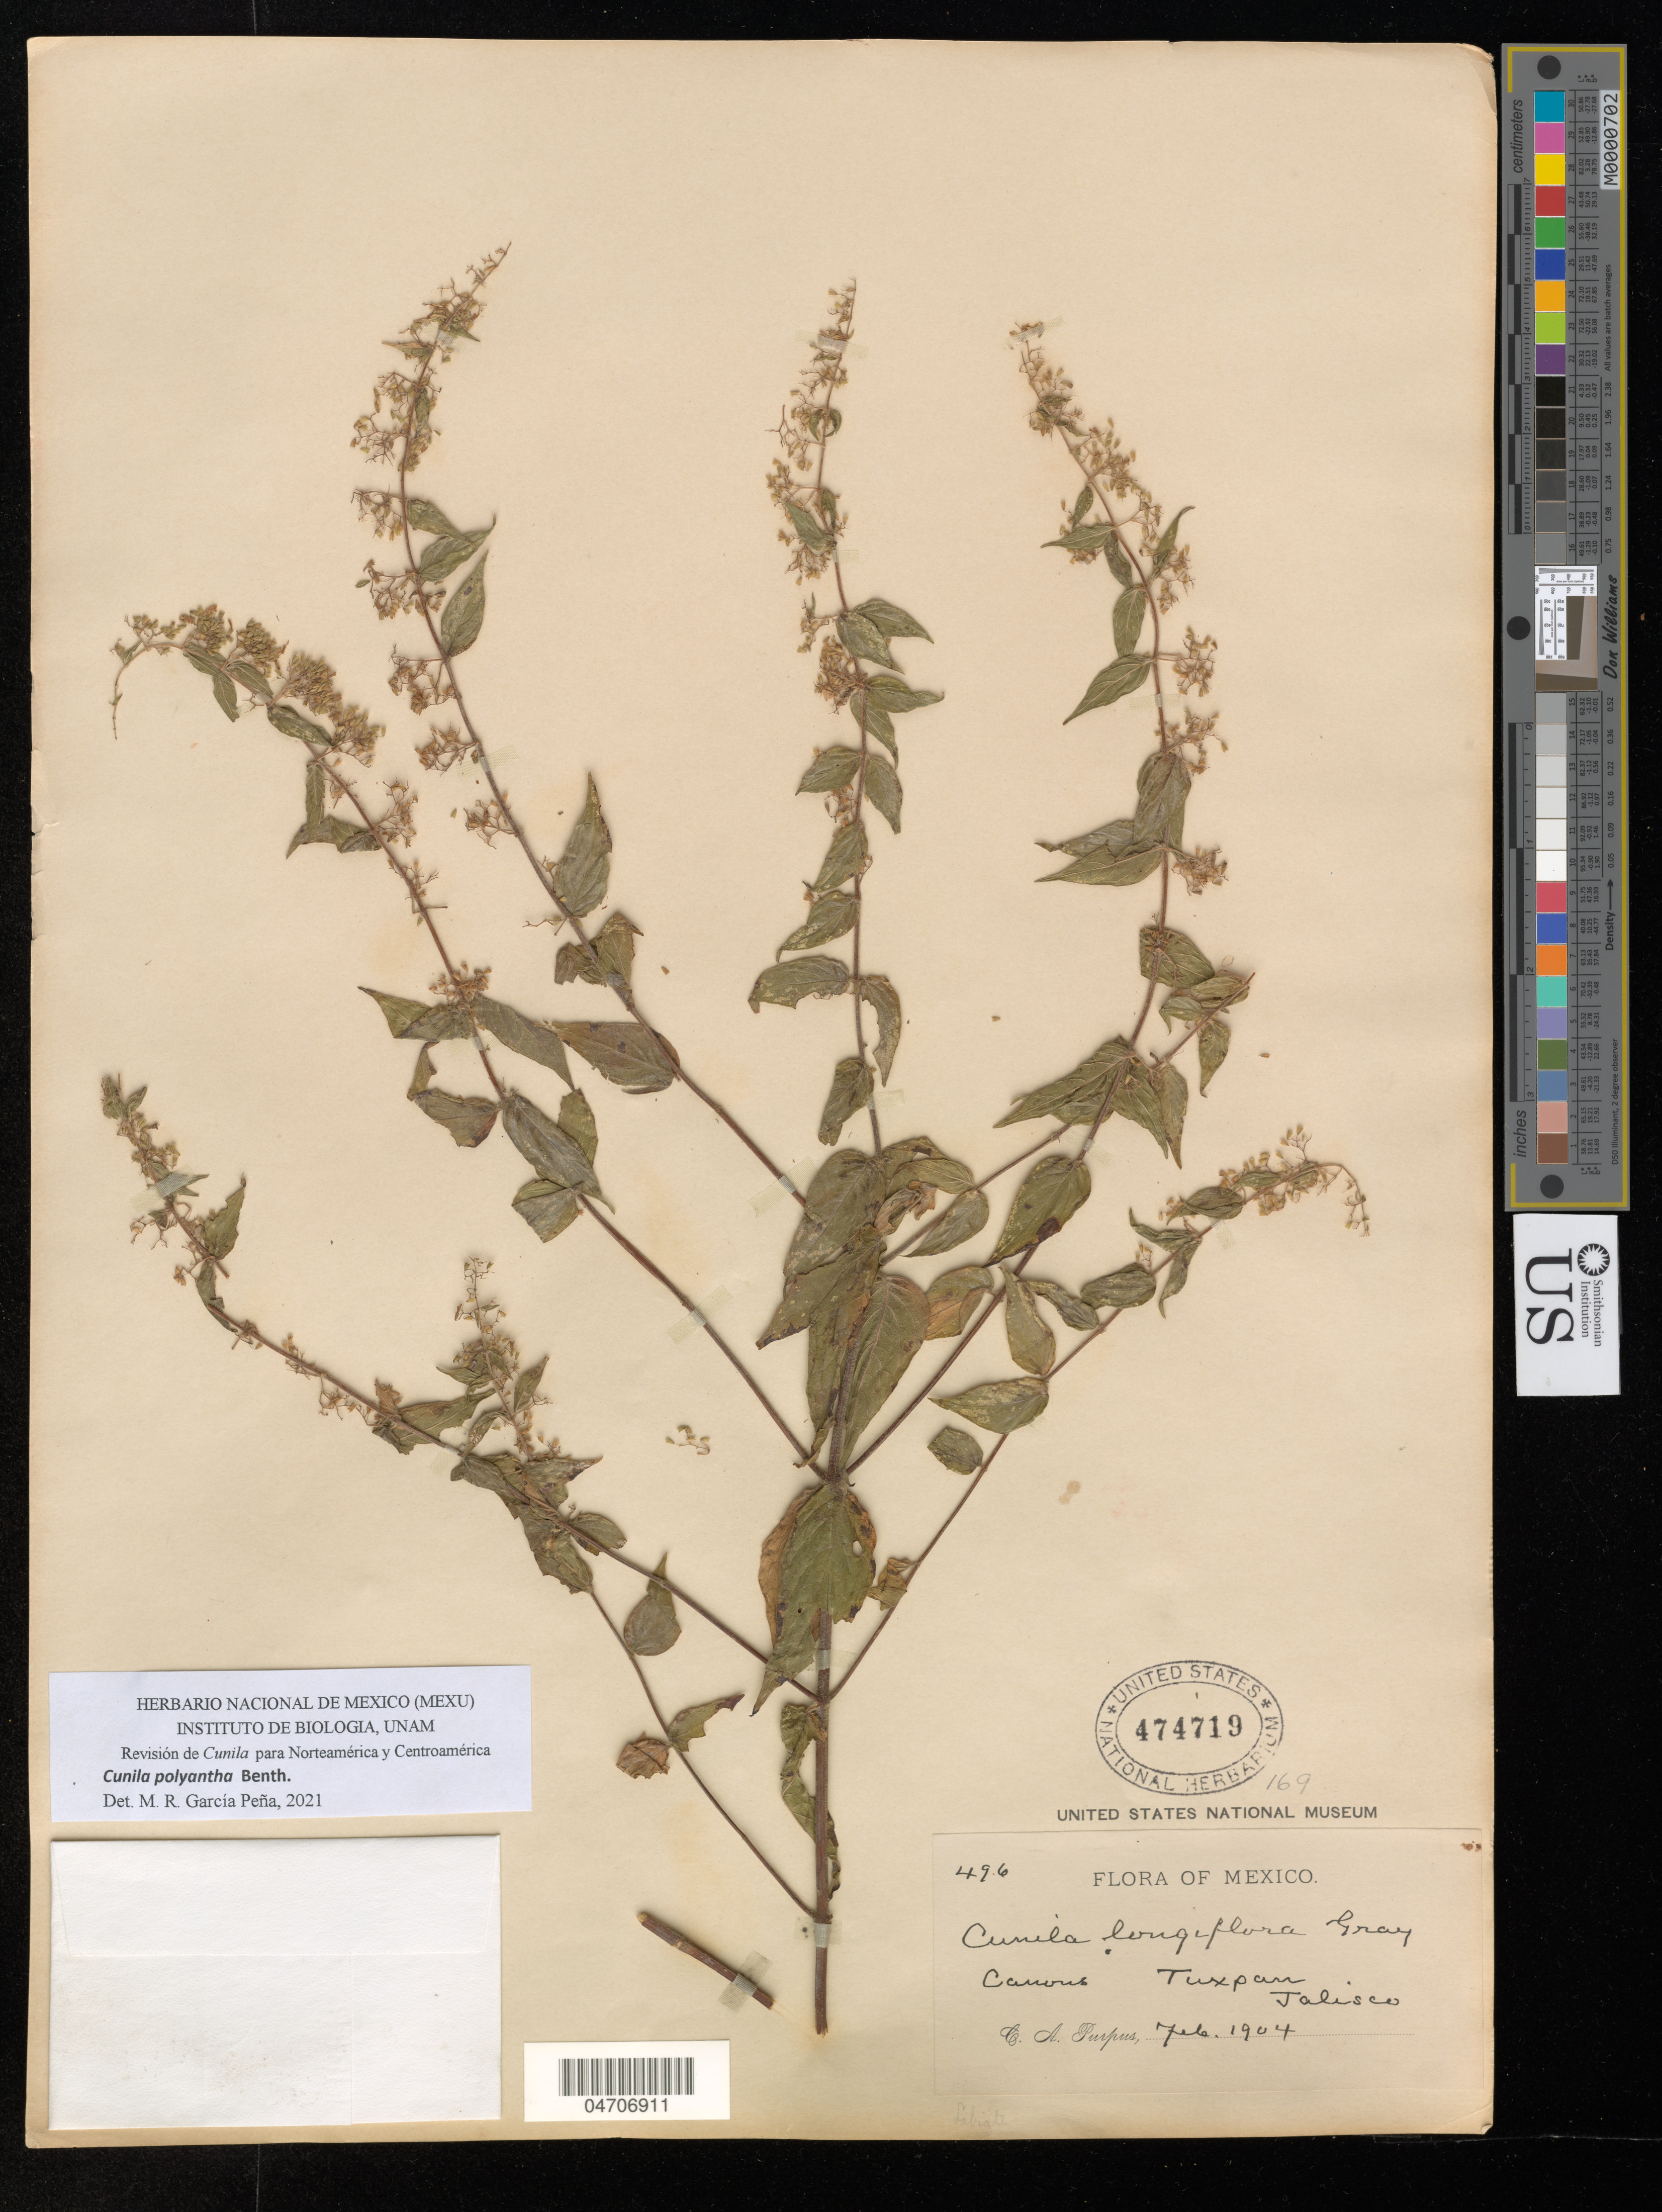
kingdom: Plantae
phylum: Tracheophyta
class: Magnoliopsida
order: Lamiales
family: Lamiaceae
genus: Cunila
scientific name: Cunila polyantha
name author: Benth.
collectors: C. A. Purpus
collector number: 496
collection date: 1904-02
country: Mexico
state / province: Jalisco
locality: Canons Tuxpan.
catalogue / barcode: US 474719